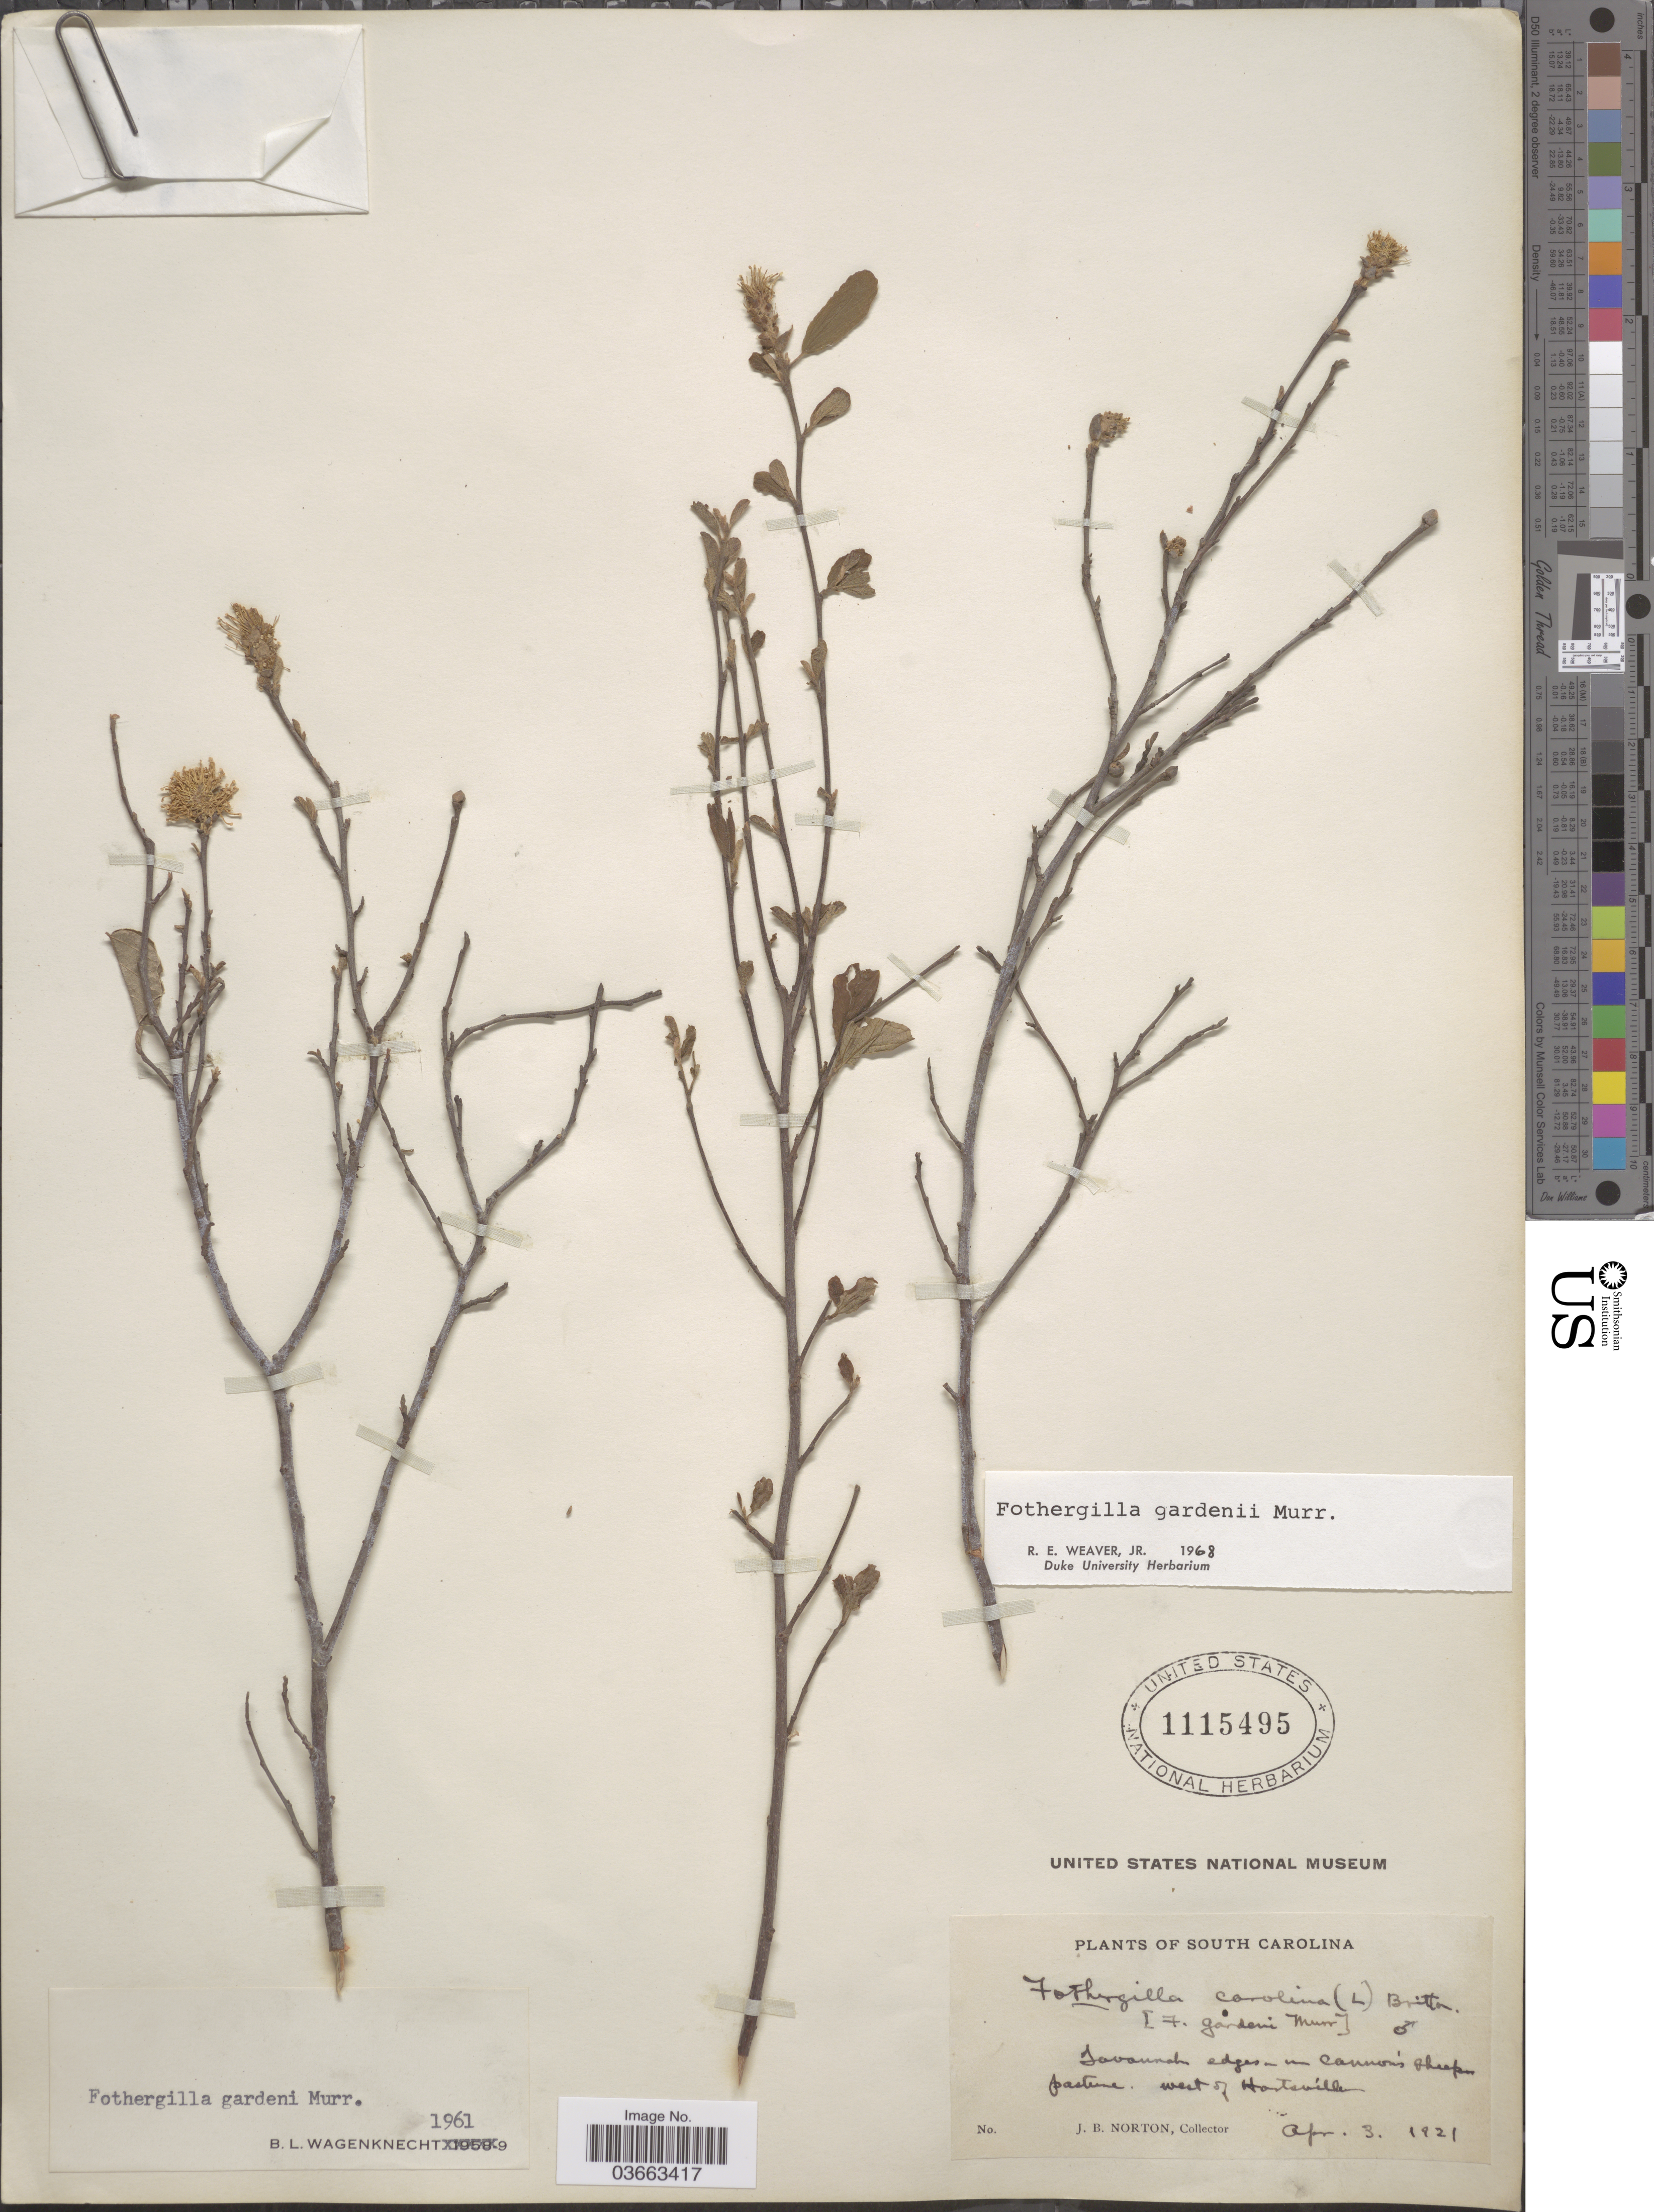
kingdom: Plantae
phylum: Tracheophyta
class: Magnoliopsida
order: Saxifragales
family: Hamamelidaceae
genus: Fothergilla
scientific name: Fothergilla gardenii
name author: L.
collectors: J. B. Norton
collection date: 1921-04-03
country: United States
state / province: South Carolina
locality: Cannon's Sheep pasture. West of Hartsville.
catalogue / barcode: US 1115495